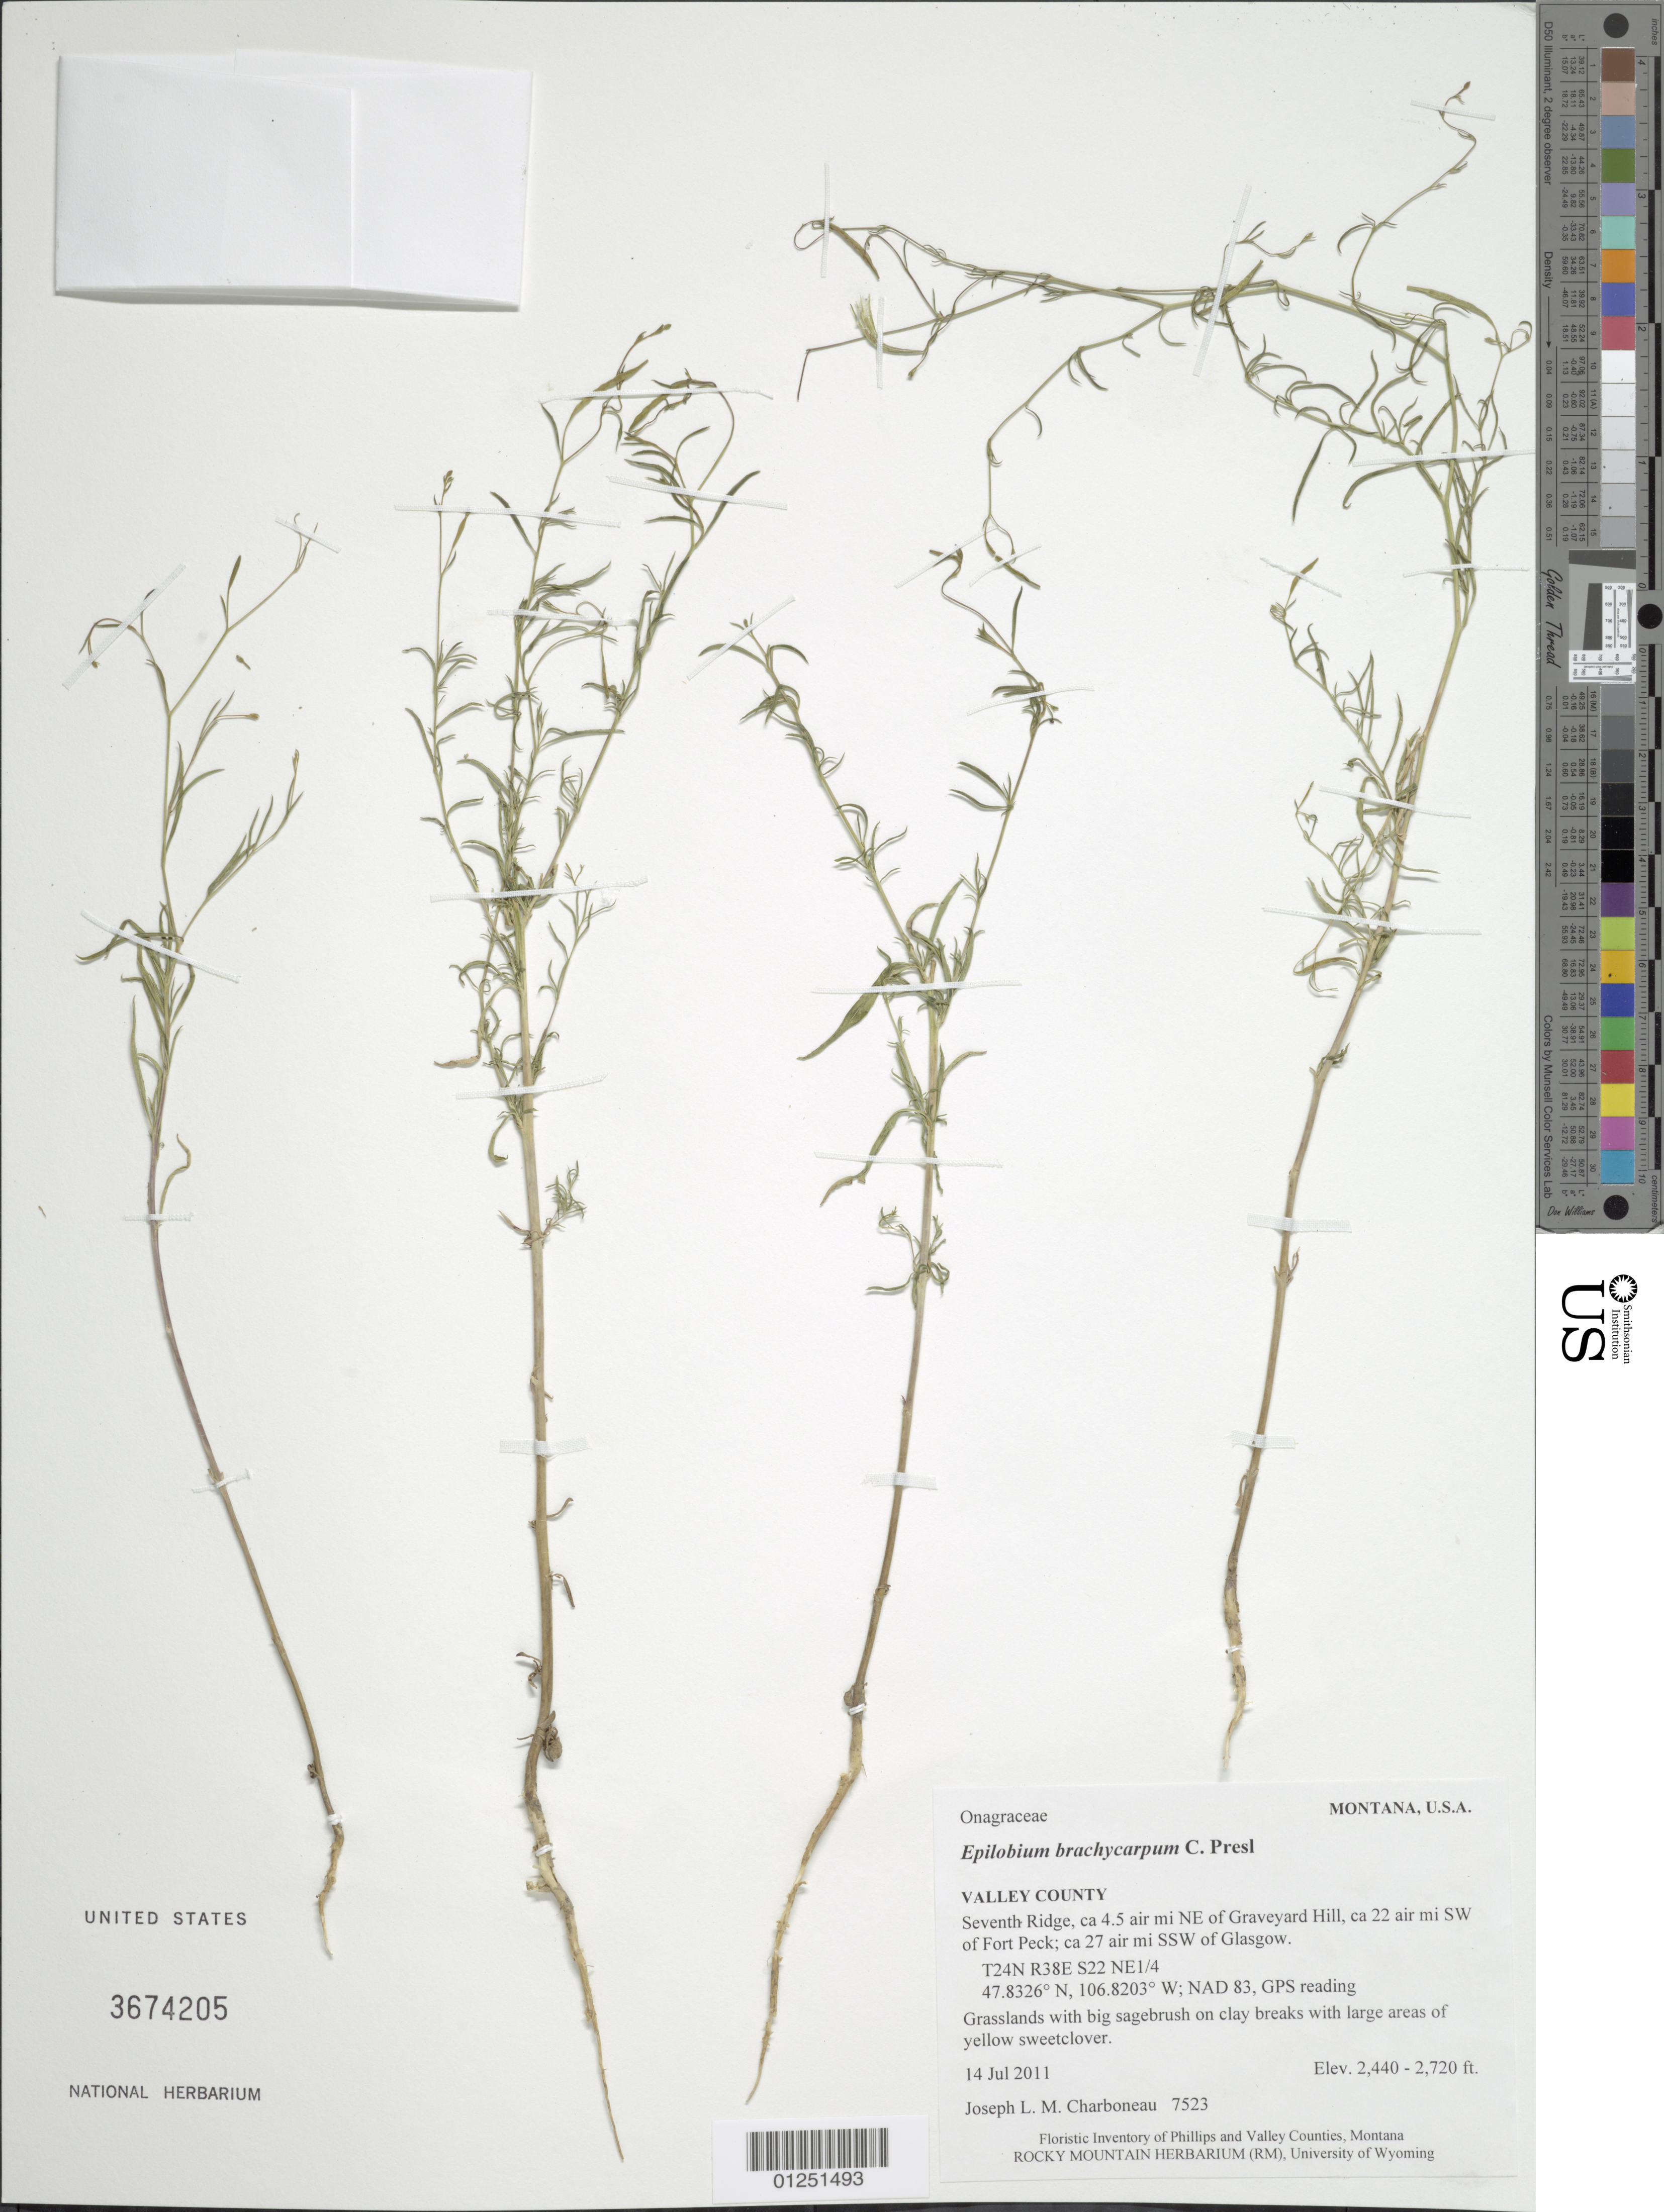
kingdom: Plantae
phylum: Tracheophyta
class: Magnoliopsida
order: Myrtales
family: Onagraceae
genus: Epilobium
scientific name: Epilobium brachycarpum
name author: C. Presl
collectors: J. L. M. Charboneau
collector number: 7523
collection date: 2007-07-13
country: United States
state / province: Montana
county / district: Valley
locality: Seventh Ridge, ca 4.5 air mi NE of Graveyard Hill, ca 22 air mi SW of Fort Peck; ca 27 air mi SSW of Glasgow. T24N R38E S22 NE1/4 Landowner: BLM-HI-GL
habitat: Grasslands with big sagebrush on clay breaks with large areas of yellow sweetclover.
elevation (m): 744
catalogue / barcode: US 3674205